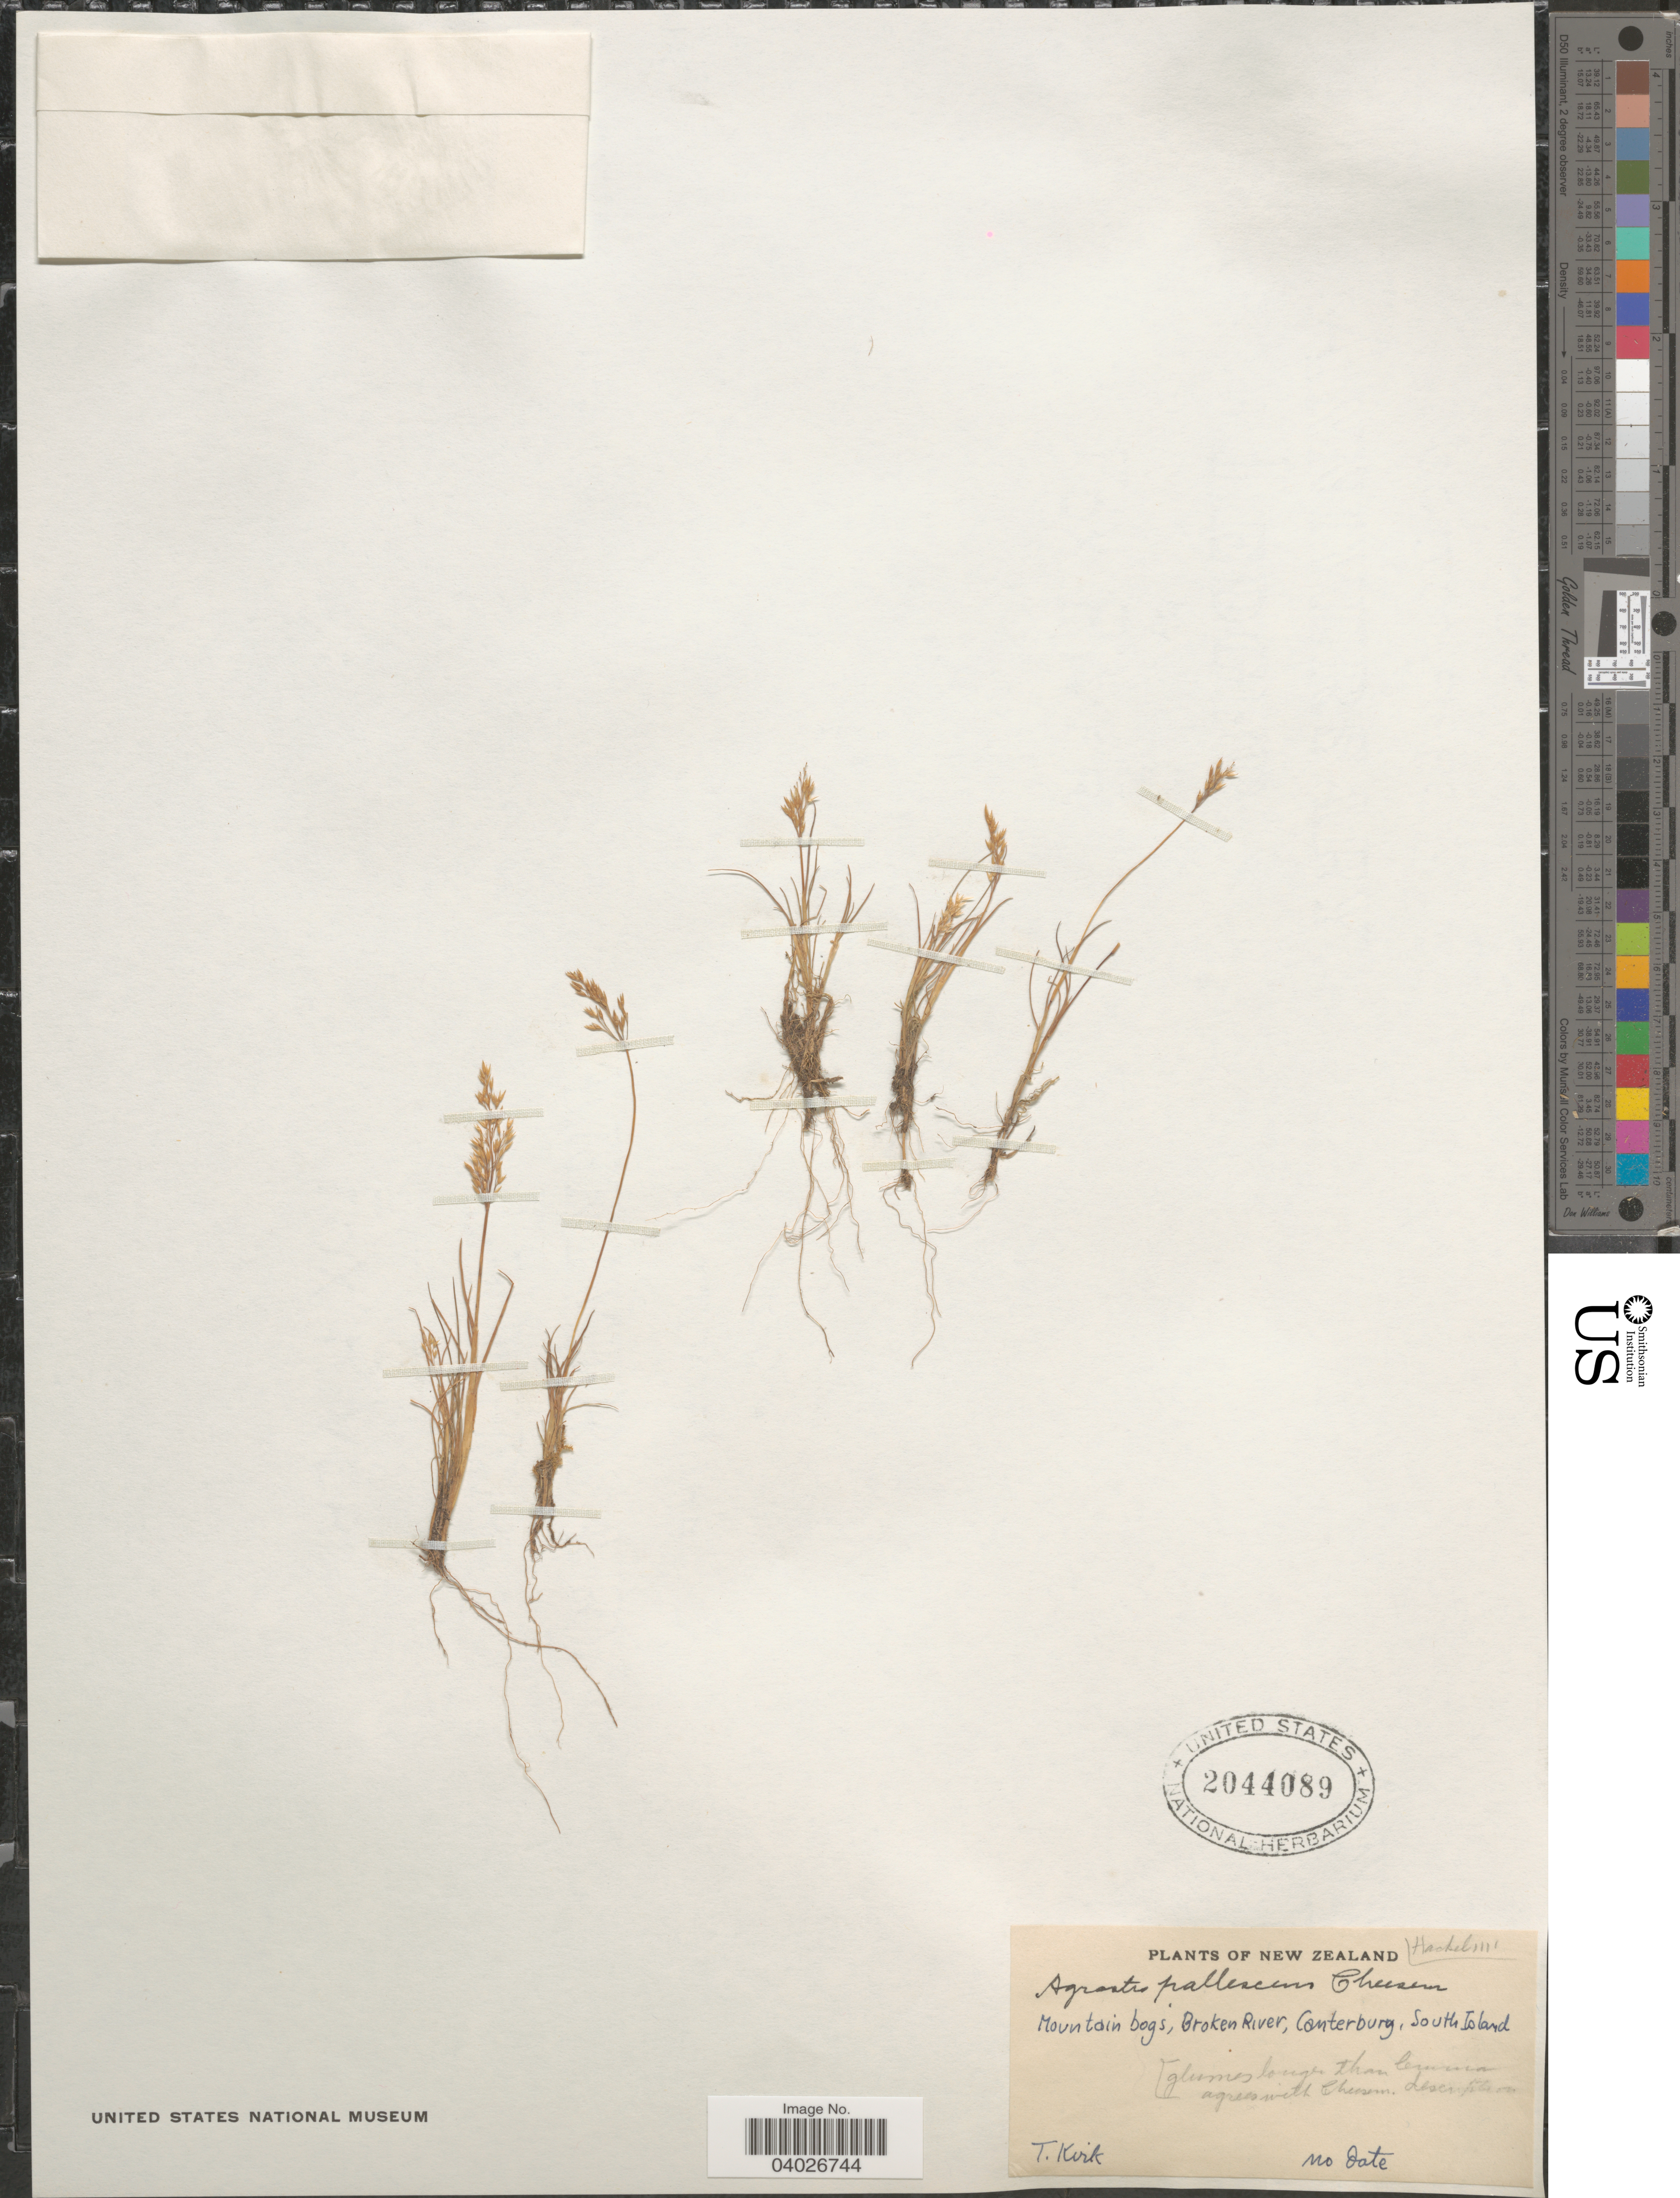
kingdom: Plantae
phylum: Tracheophyta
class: Liliopsida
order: Poales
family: Poaceae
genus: Agrostis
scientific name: Agrostis pallescens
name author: Cheeseman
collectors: T. Kirk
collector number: Hackel1111?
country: New Zealand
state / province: Canterbury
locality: Mountain bogs, Broken River, South Island.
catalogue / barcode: US 2044089